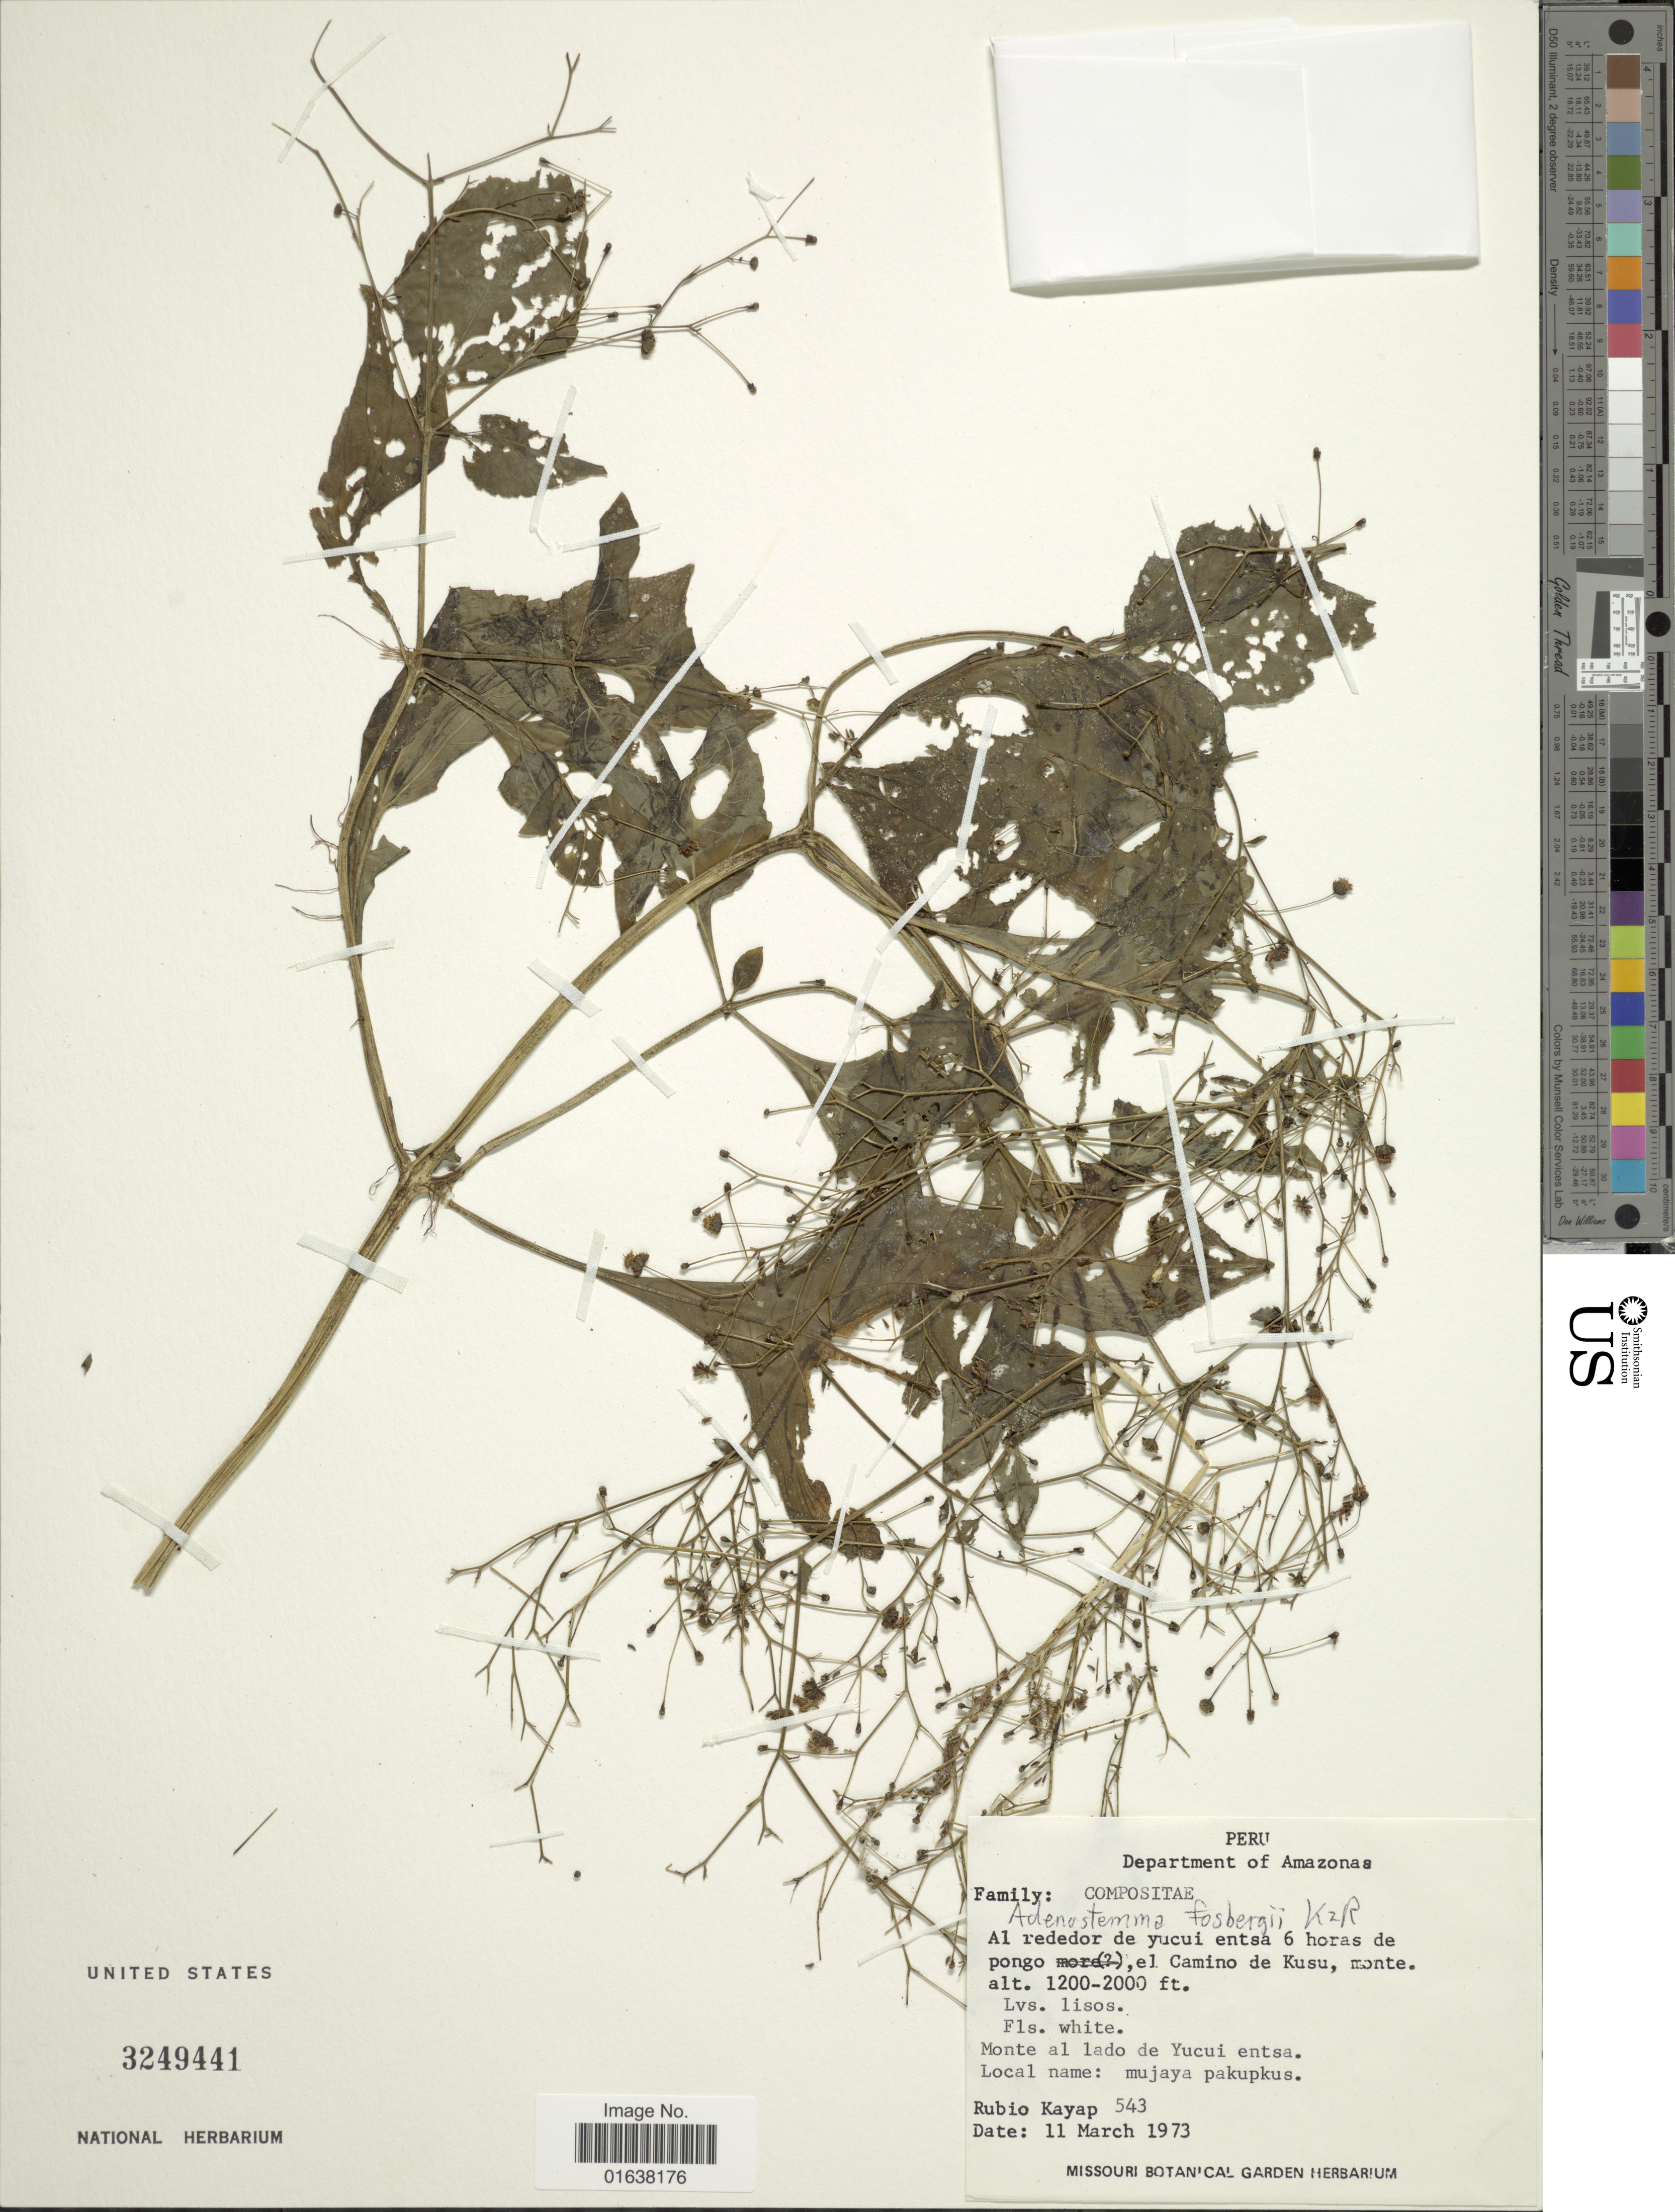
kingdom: Plantae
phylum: Tracheophyta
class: Magnoliopsida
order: Asterales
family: Asteraceae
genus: Adenostemma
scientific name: Adenostemma fosbergii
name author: R.M. King & H. Rob.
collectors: R. Kayap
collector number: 543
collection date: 1973-03-11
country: Peru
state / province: Amazonas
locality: Al rededor de jucui entsa 6 horas de pongo, el camino de Kusu, monte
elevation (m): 366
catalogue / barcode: US 3249441